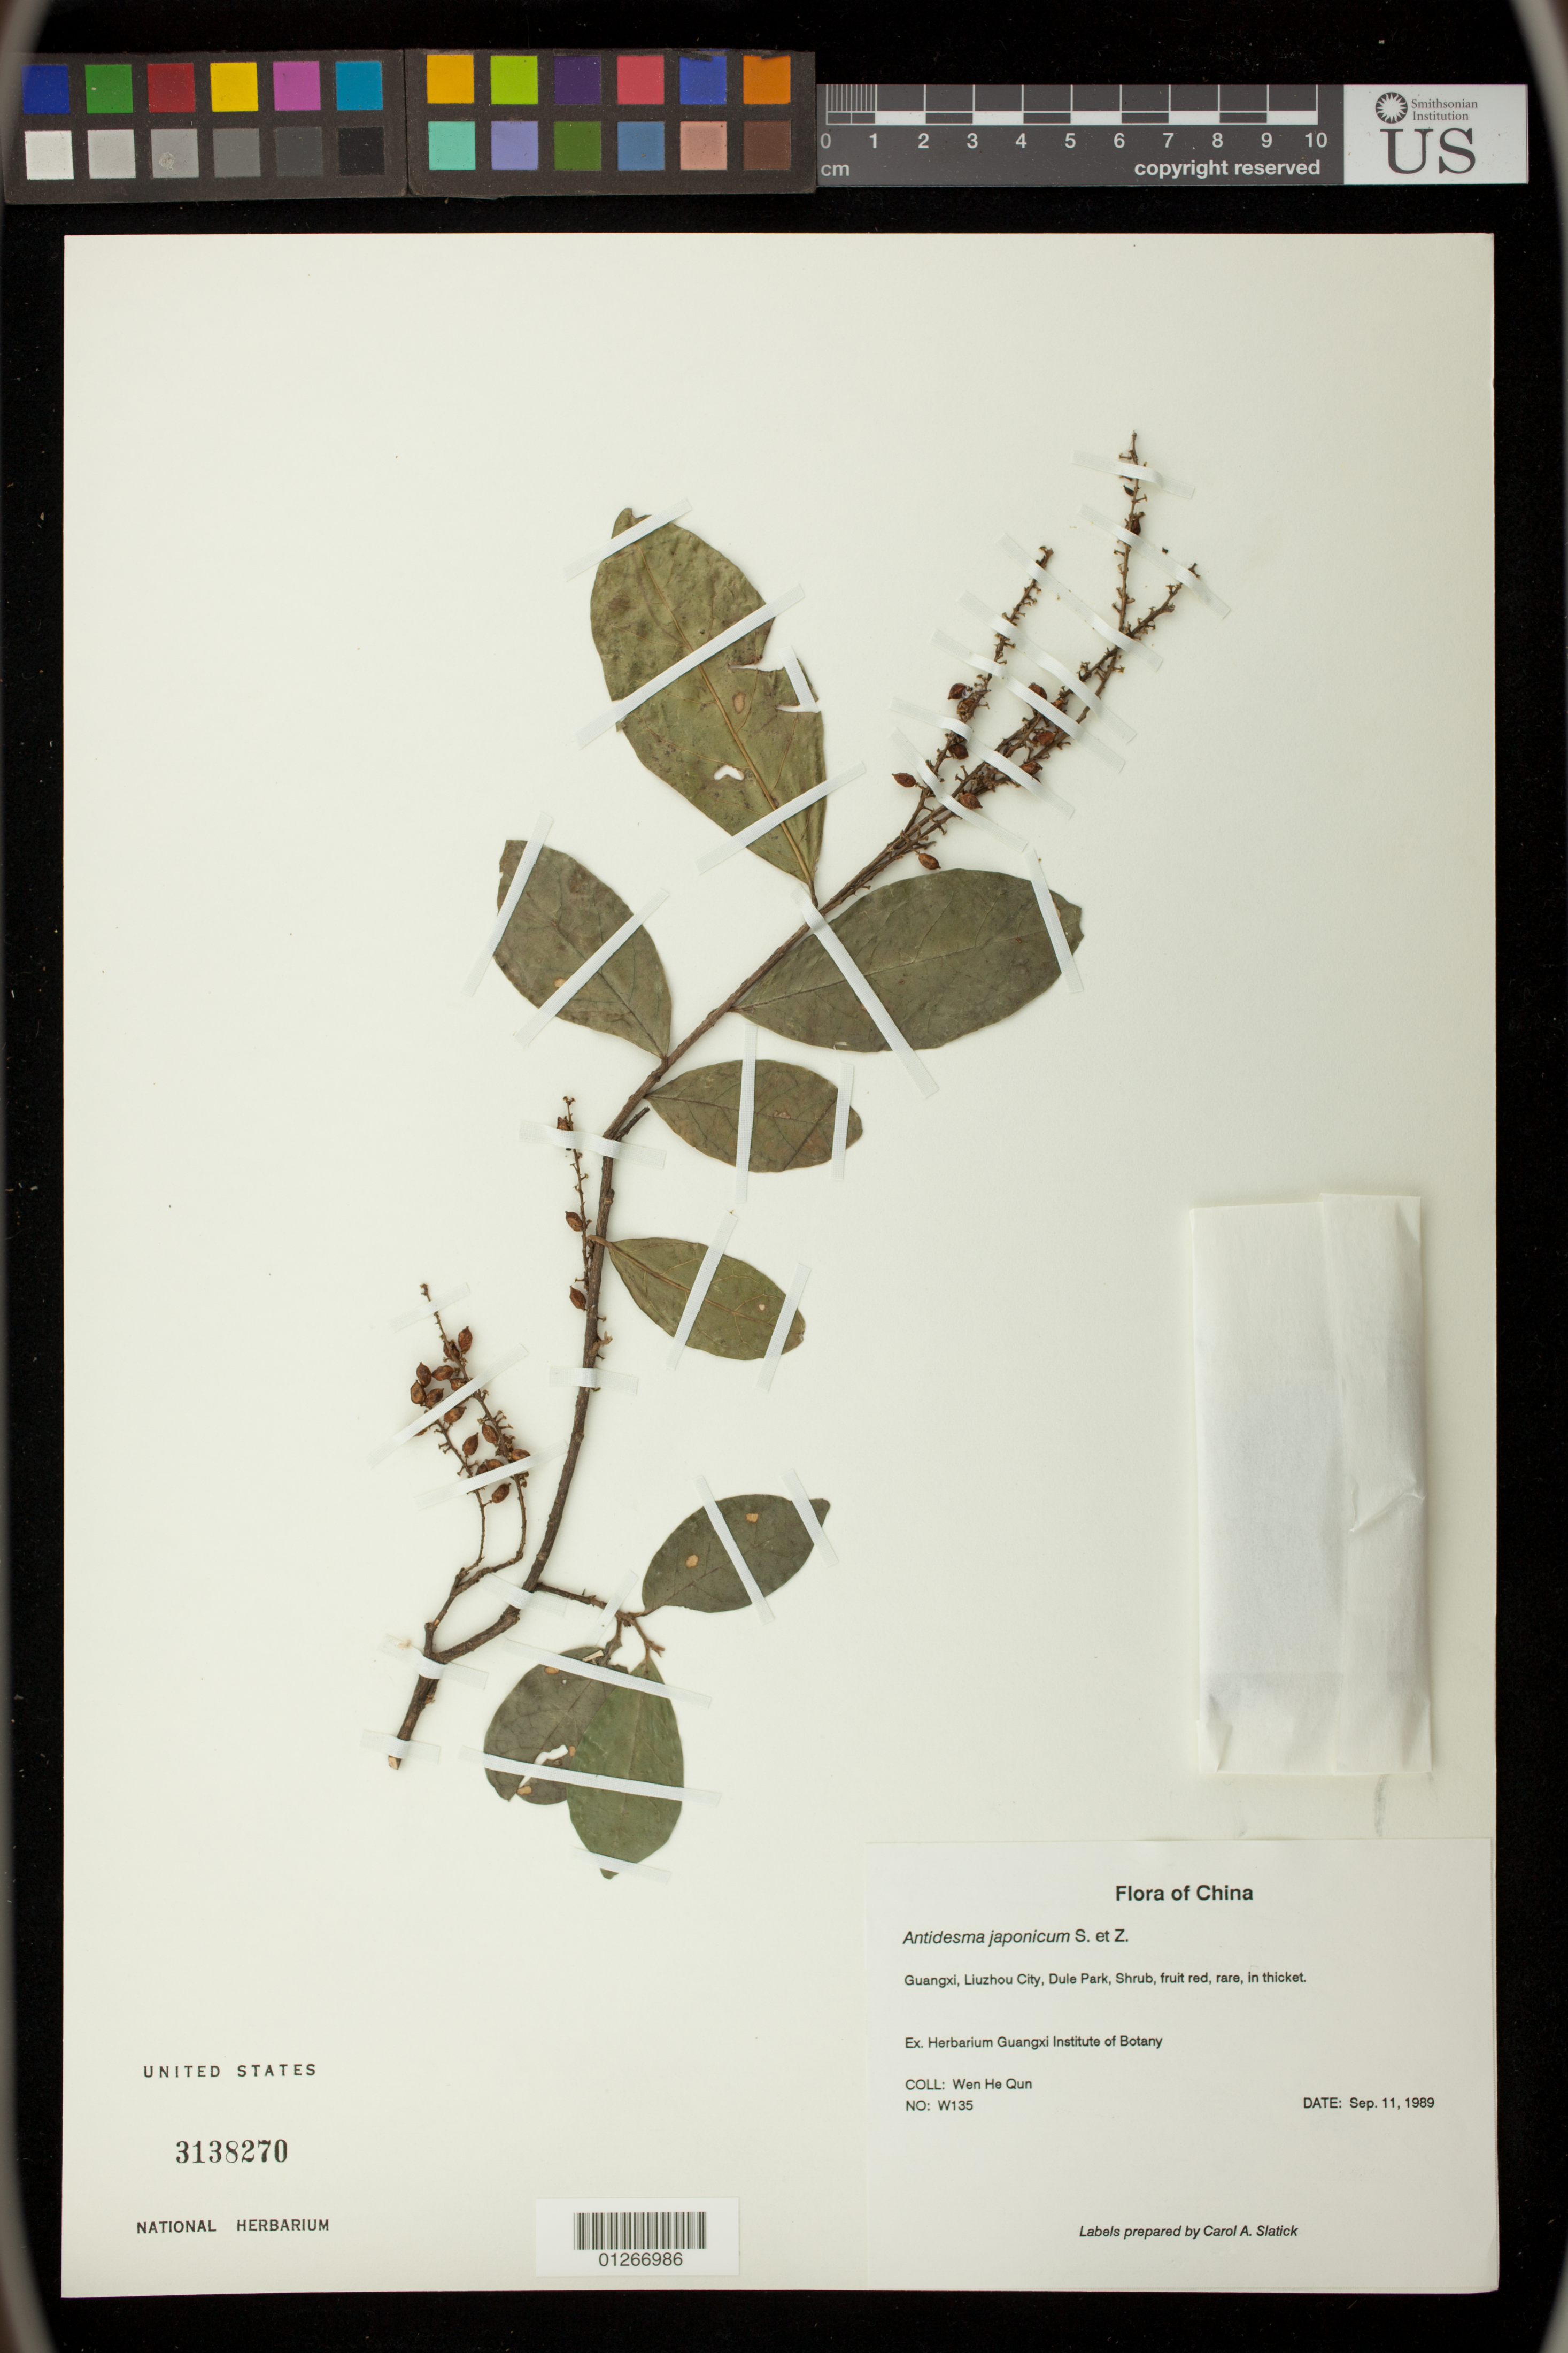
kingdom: Plantae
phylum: Tracheophyta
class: Magnoliopsida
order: Malpighiales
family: Phyllanthaceae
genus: Antidesma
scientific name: Antidesma japonicum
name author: Siebert & Zucc.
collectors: H. Wen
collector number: W135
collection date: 1989-09-11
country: China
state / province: Guangxi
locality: Dule Park, Liuzhou City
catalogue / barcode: US 3138270